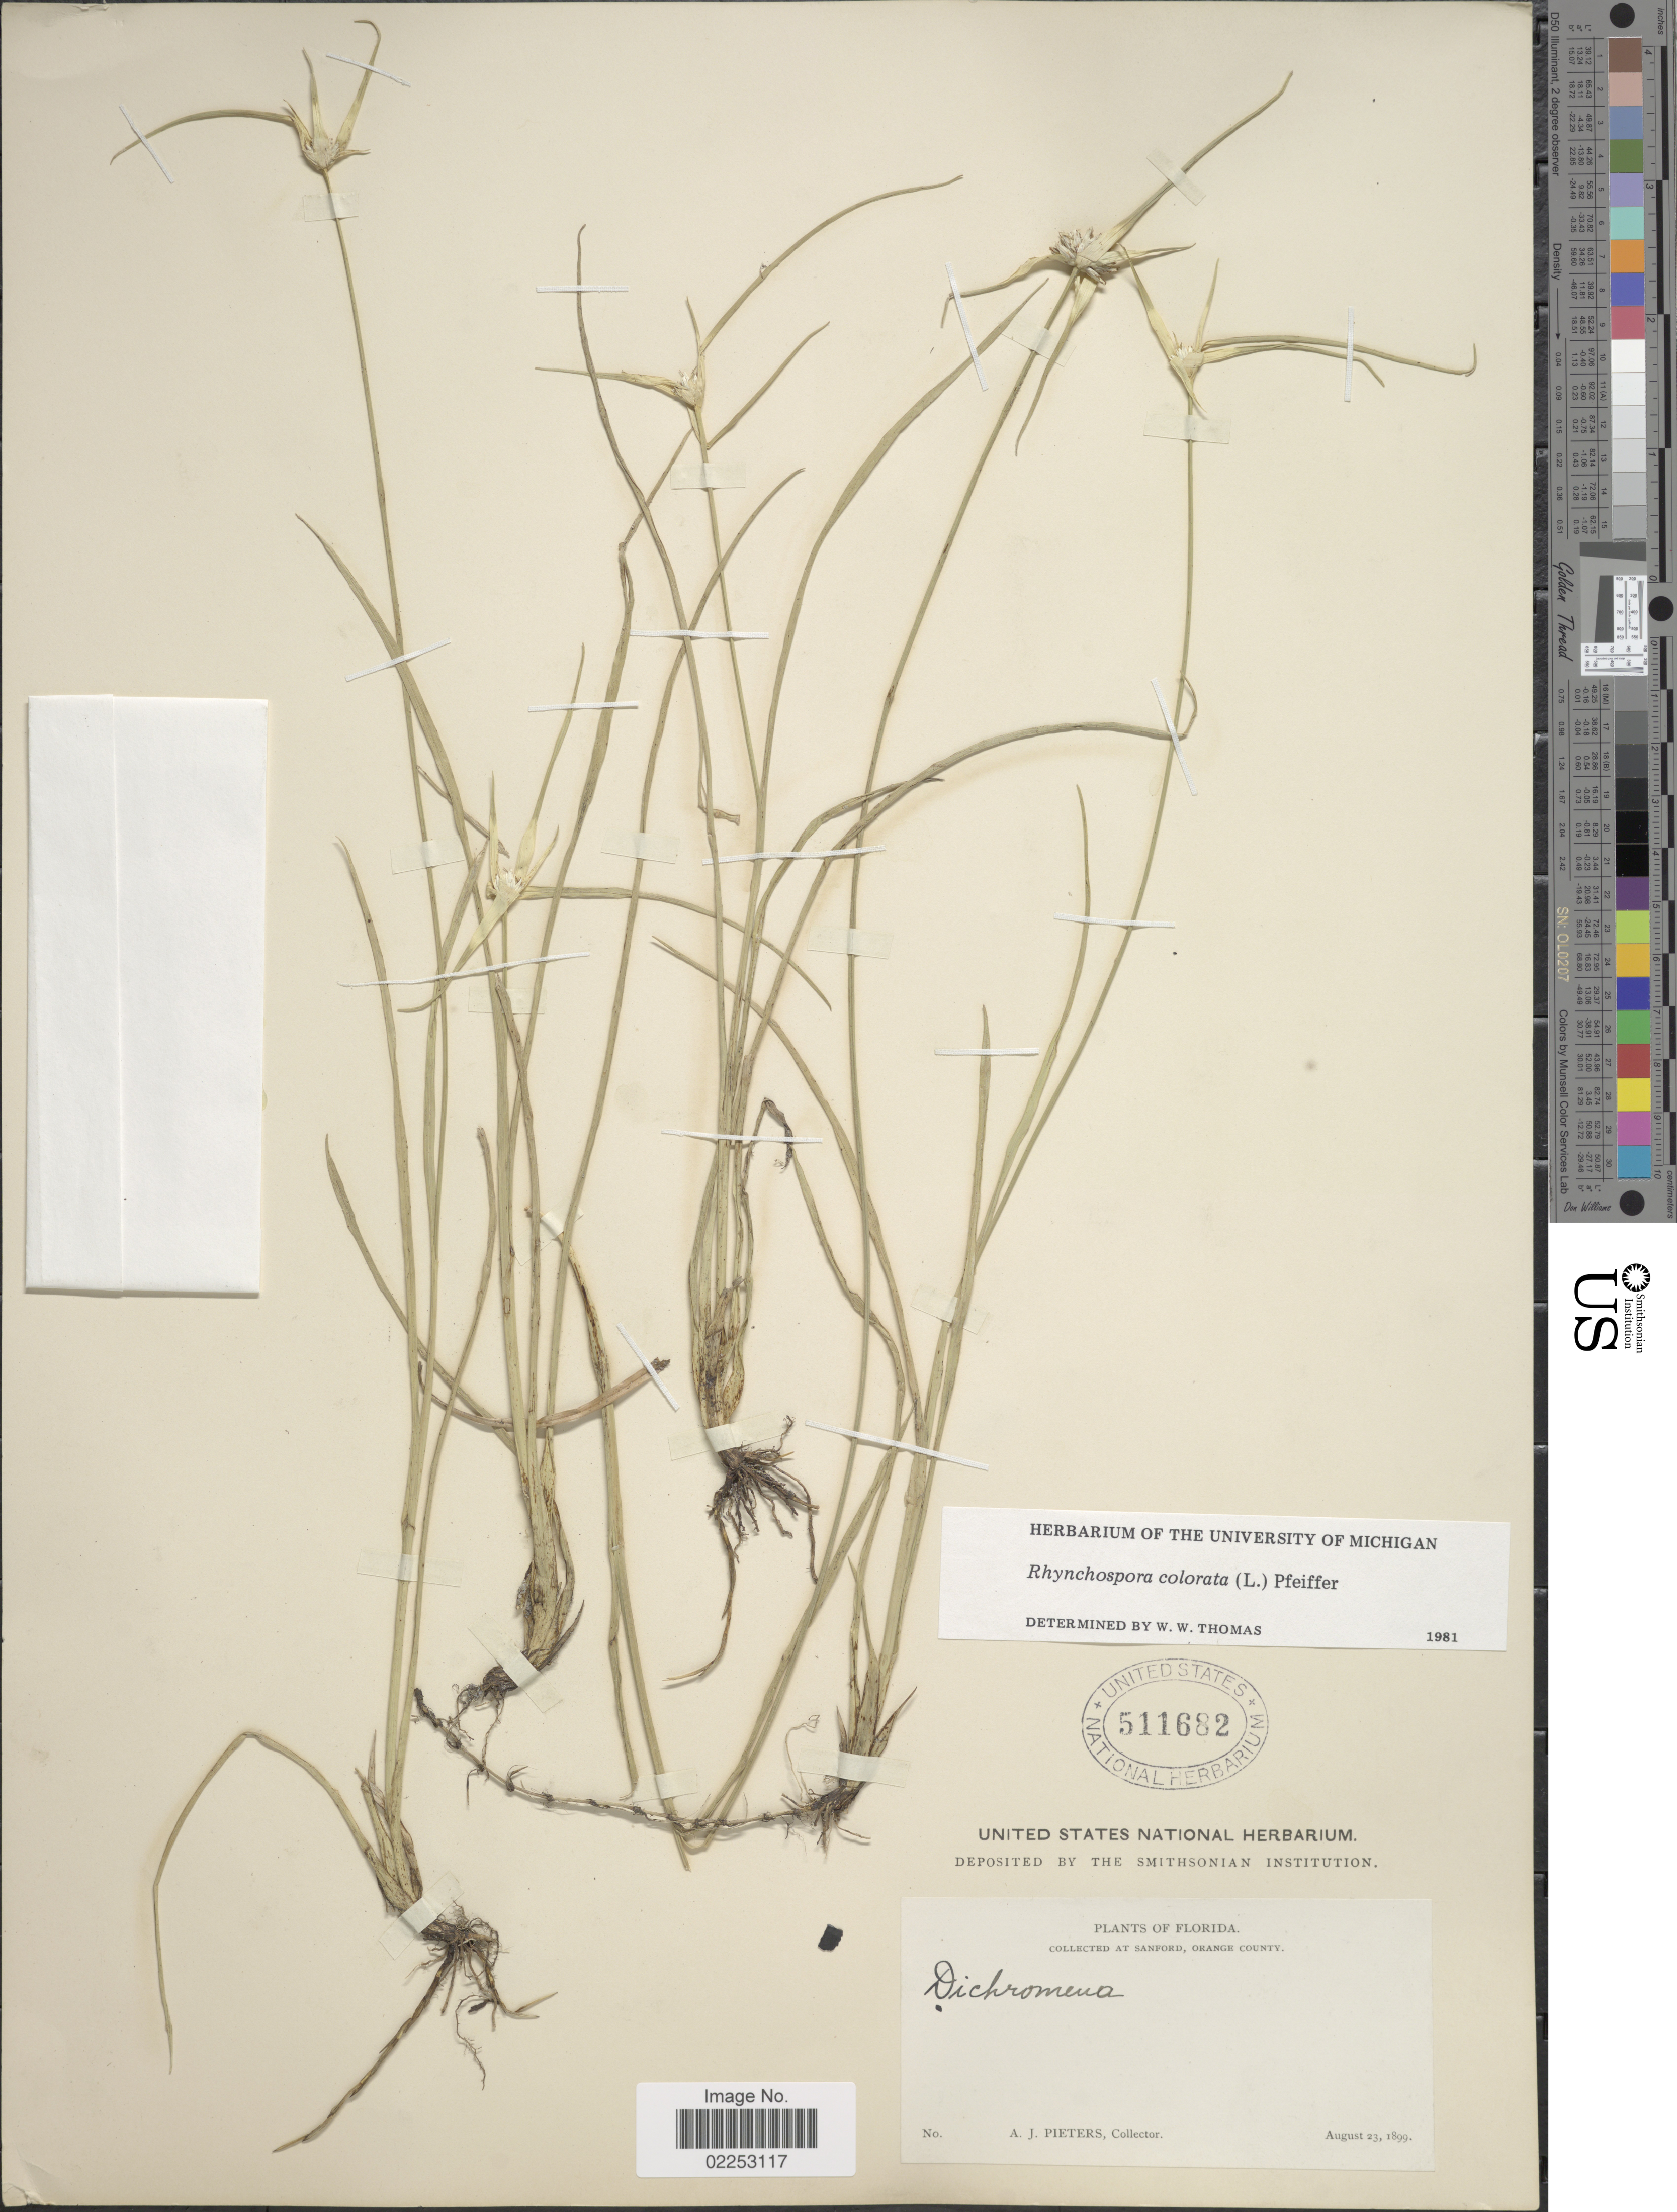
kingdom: Plantae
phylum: Tracheophyta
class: Liliopsida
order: Poales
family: Cyperaceae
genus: Rhynchospora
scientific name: Rhynchospora colorata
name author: (L.) H. Pfeiff.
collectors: A. Pieters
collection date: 1899-08-23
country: United States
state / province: Florida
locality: Sanford, Orange County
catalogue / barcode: US 511682